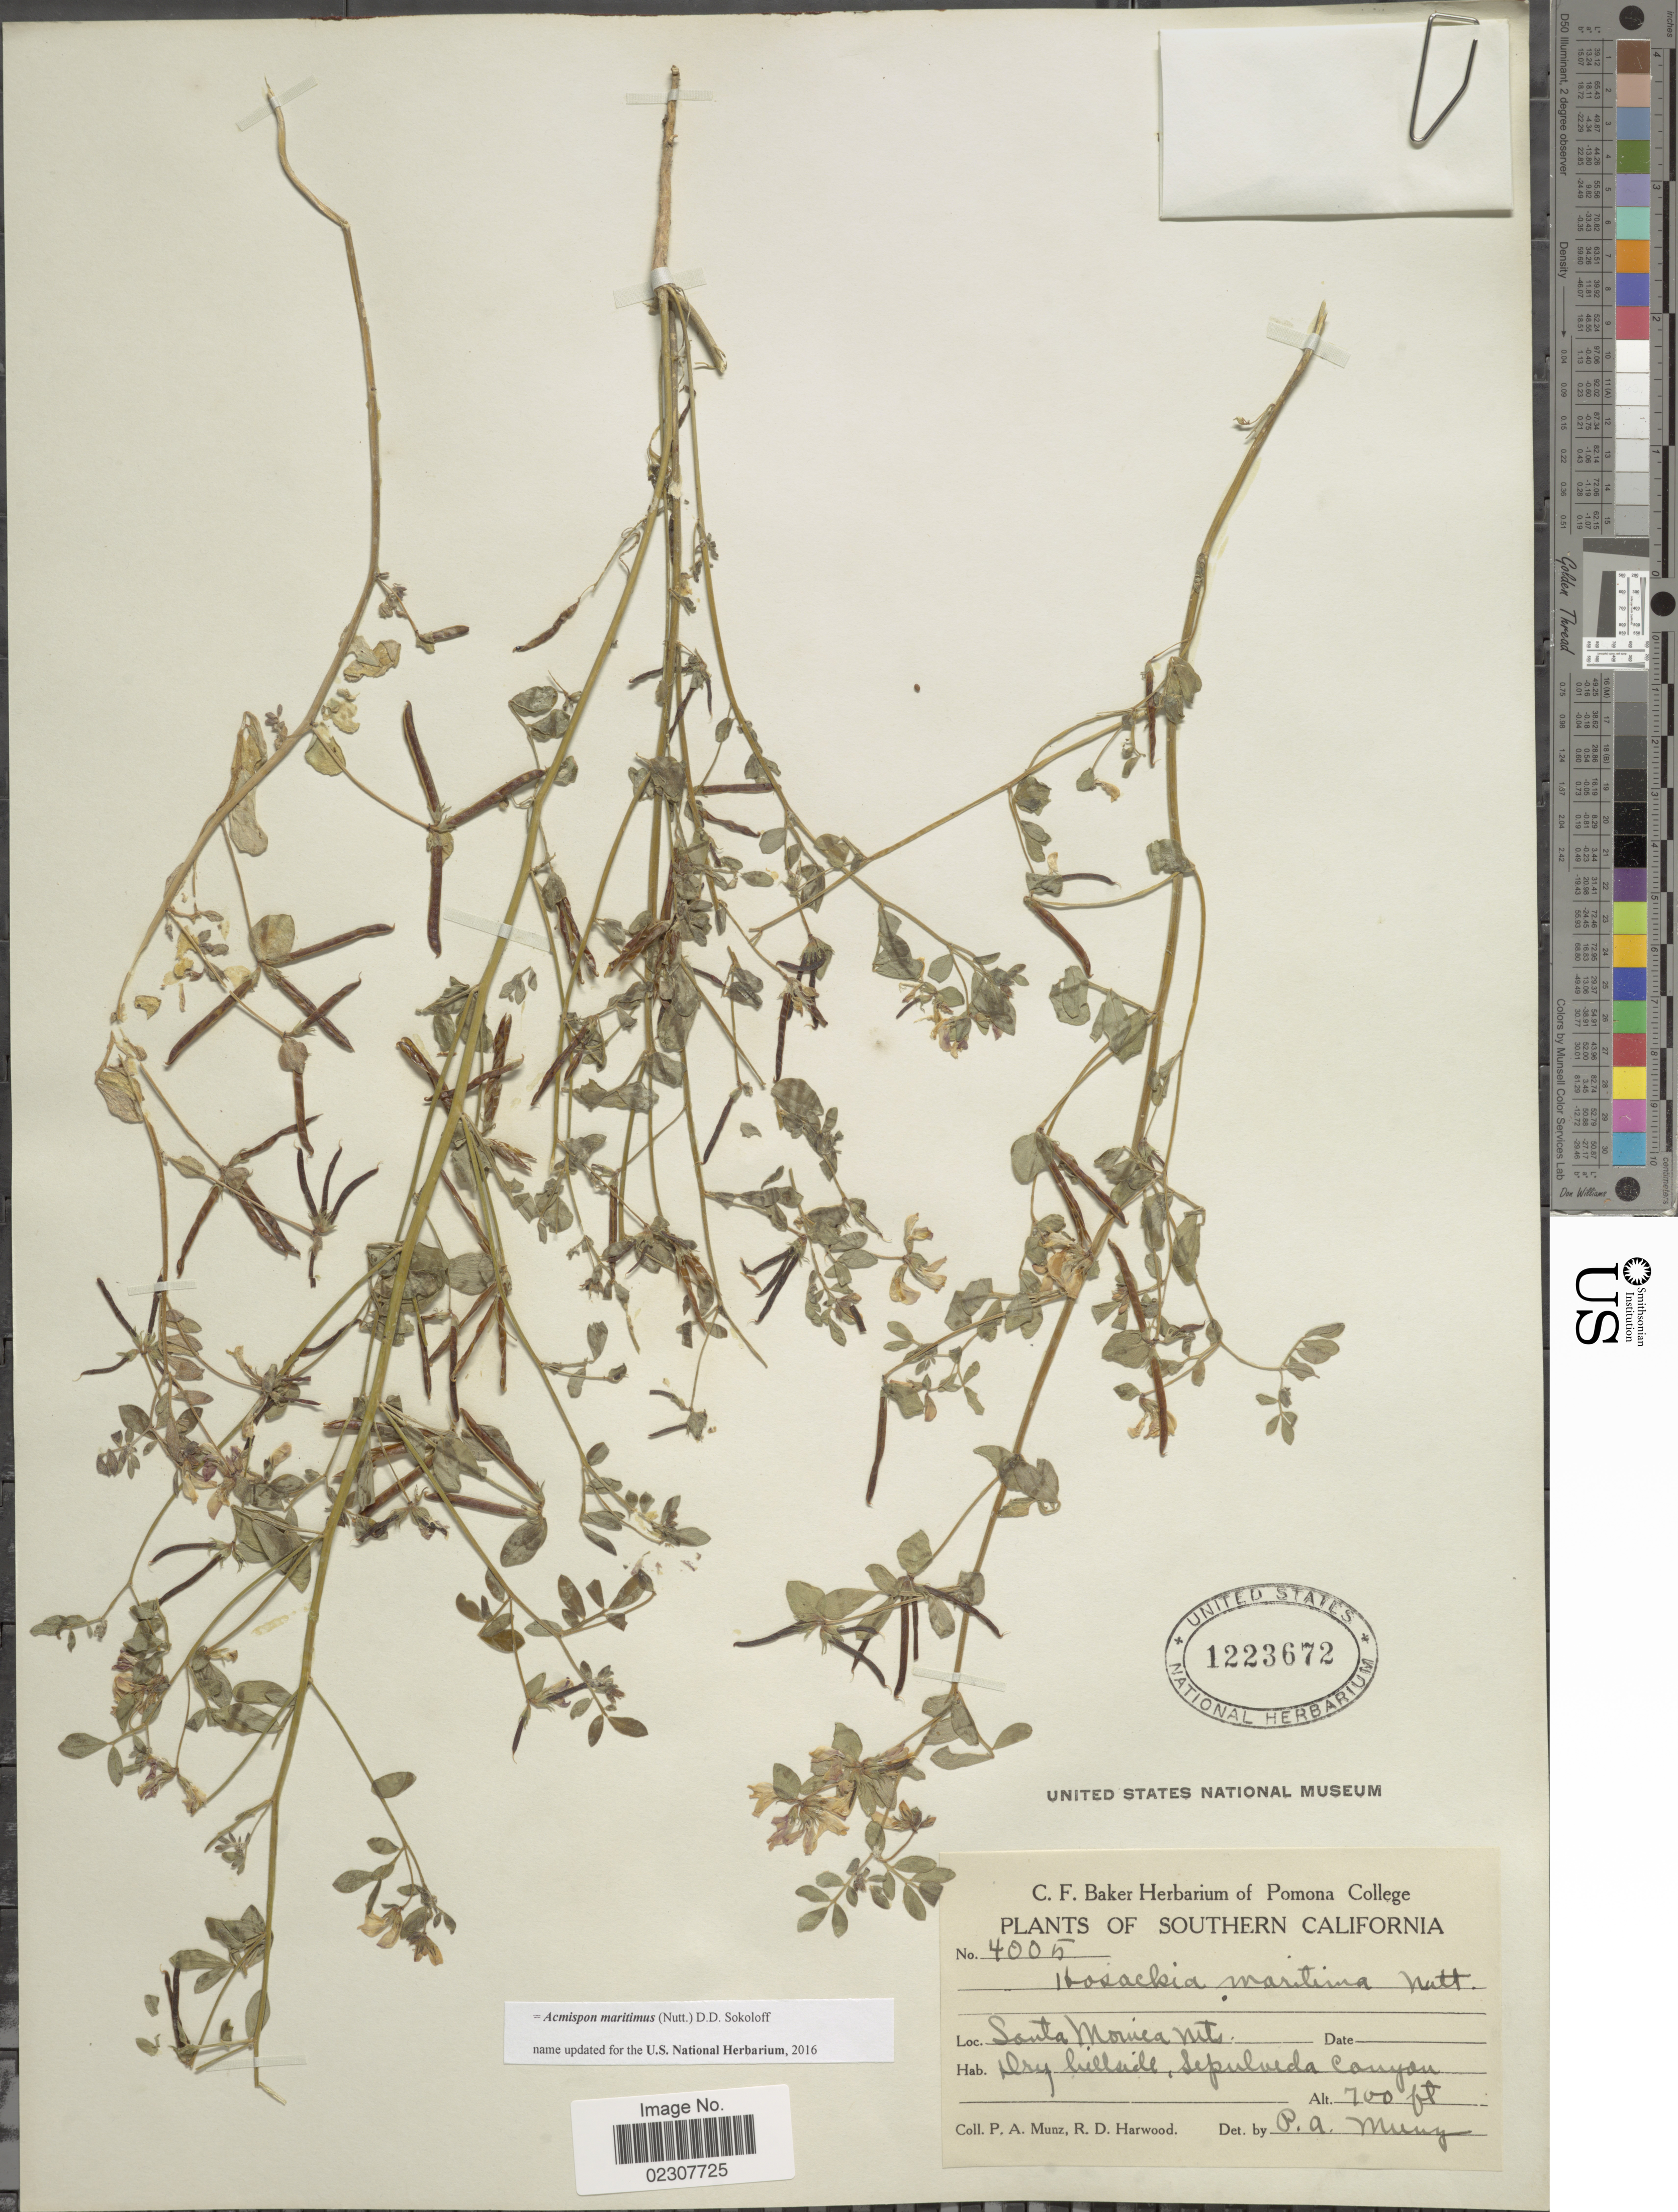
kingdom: Plantae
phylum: Tracheophyta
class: Magnoliopsida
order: Fabales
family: Fabaceae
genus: Acmispon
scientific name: Acmispon maritimus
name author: (Nutt.) D.D. Sokoloff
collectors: P. A. Munz & R. Harwood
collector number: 4005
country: United States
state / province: California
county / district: Los Angeles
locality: Southern California, Santa Monica Mts., dry hillside, Sepulveda Canyon.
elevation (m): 213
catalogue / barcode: US 1223672